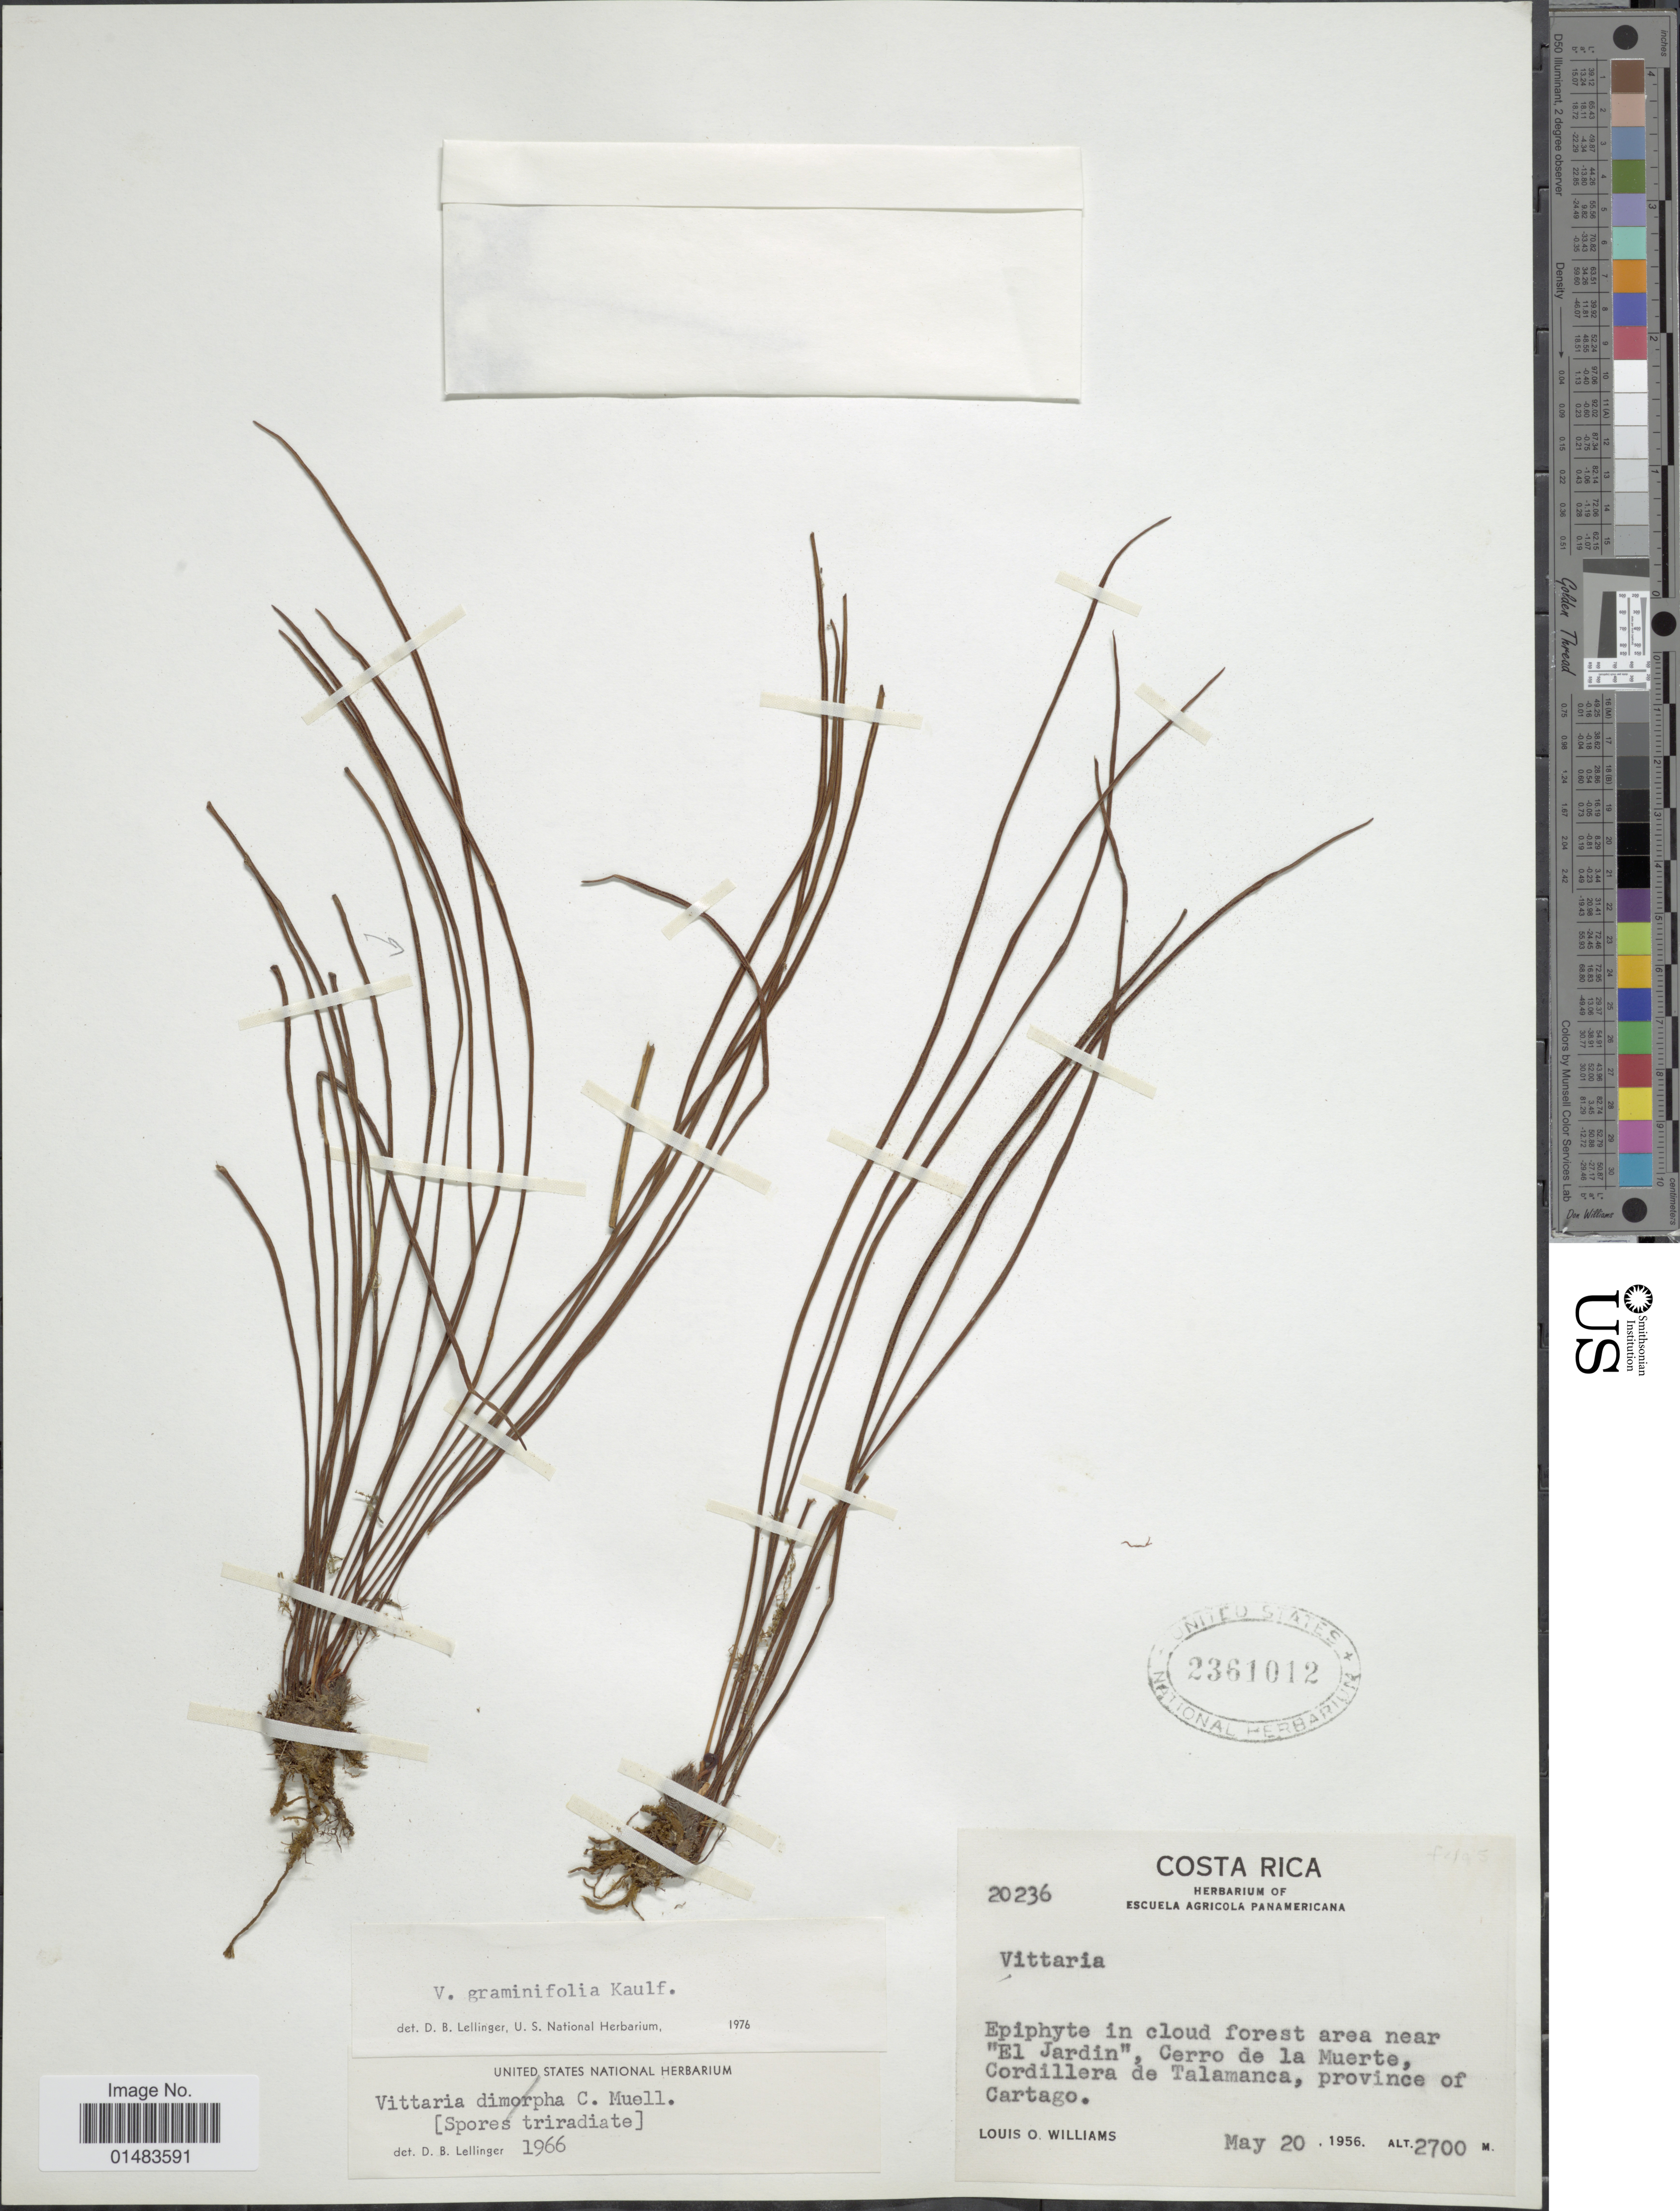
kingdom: Plantae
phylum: Tracheophyta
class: Polypodiopsida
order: Polypodiales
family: Pteridaceae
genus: Vittaria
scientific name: Vittaria graminifolia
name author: Kaulf.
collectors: L. O. Williams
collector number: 20236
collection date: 1956-05-20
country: Costa Rica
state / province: Cartago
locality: Epiphyte in cloud forest area near " El Jardin " Cerro de la Murete, Cordillera de Talamanca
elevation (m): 2700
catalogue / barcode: US 2361012